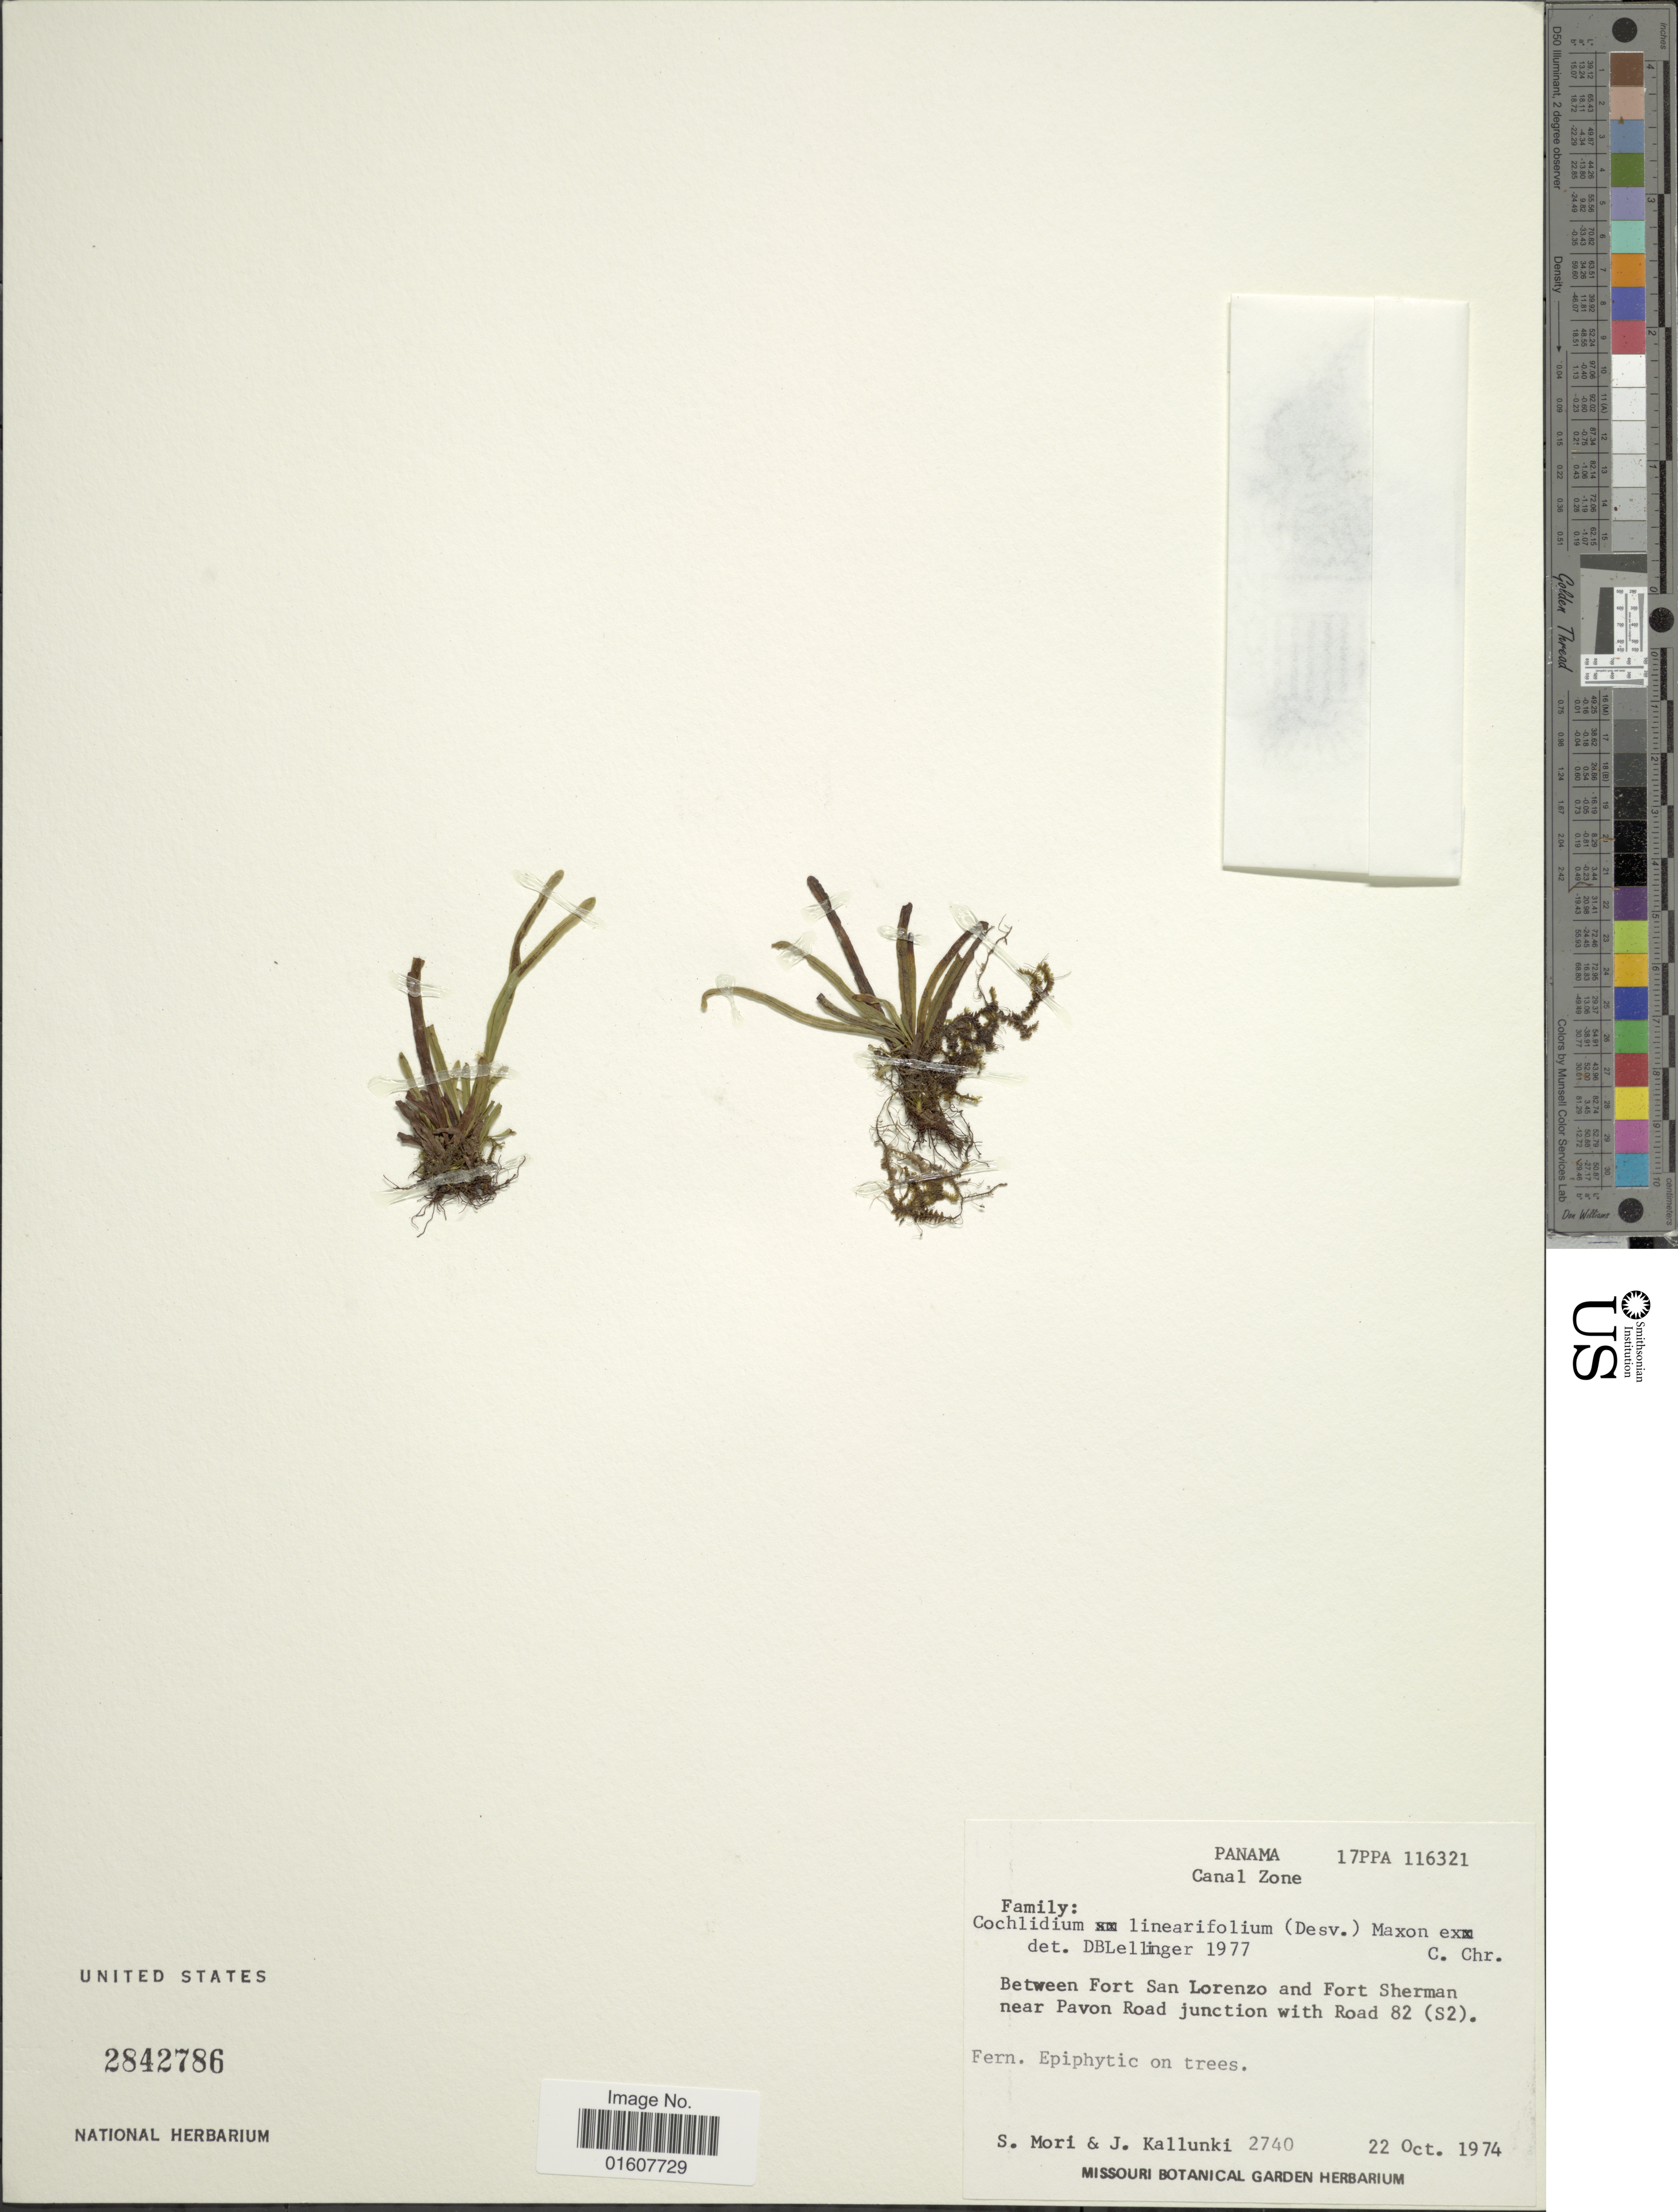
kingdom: Plantae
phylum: Tracheophyta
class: Polypodiopsida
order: Polypodiales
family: Polypodiaceae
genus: Cochlidium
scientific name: Cochlidium linearifolium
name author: (Desv.) Maxon ex C. Chr.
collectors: S. Mori & J. Kallunki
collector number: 2740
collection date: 1974-10-22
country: Panama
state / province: Colón / Panamá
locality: Canal Zone, Between Fort San Lornzo and Fort Sherman near Pavon Road junction with Road 82 (S2)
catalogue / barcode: US 2842786